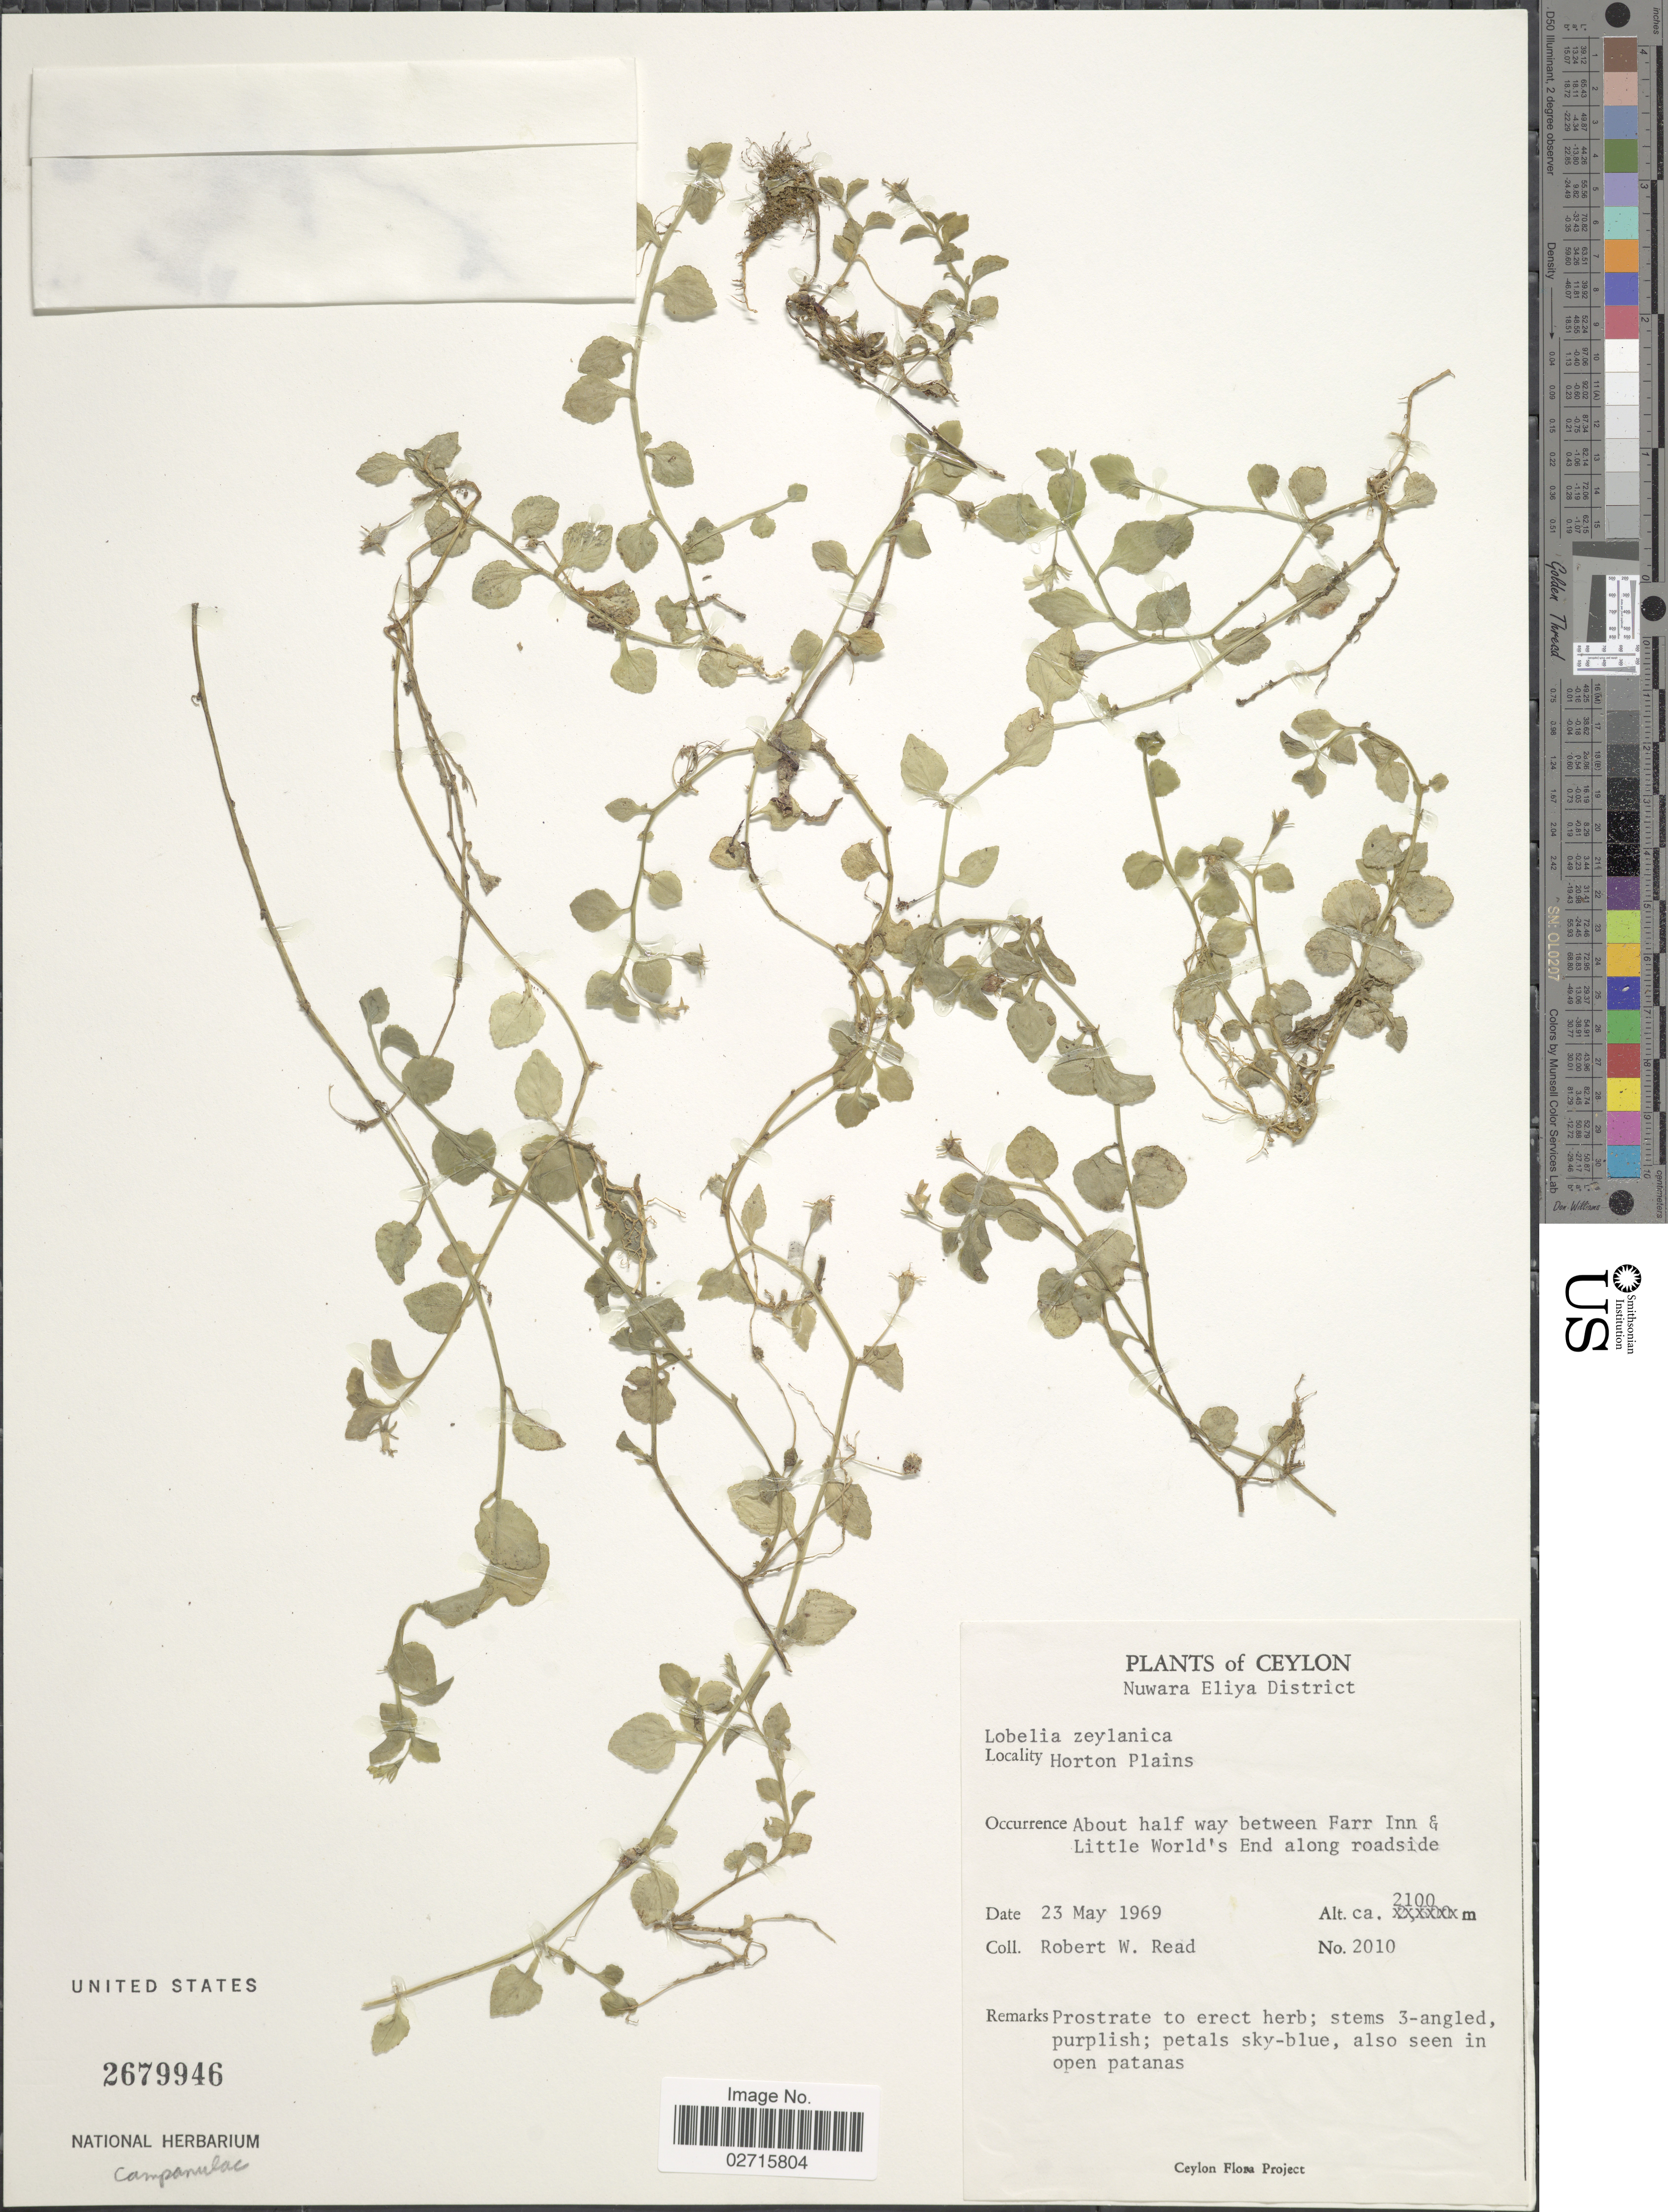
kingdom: Plantae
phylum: Tracheophyta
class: Magnoliopsida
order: Asterales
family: Campanulaceae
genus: Lobelia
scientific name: Lobelia succulenta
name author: Blume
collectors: R. W. Read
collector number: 2010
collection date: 1969-05-23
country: Sri Lanka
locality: Ceylon. Nuwara Eliya District. Horton Plains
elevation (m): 2100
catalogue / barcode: US 2679946